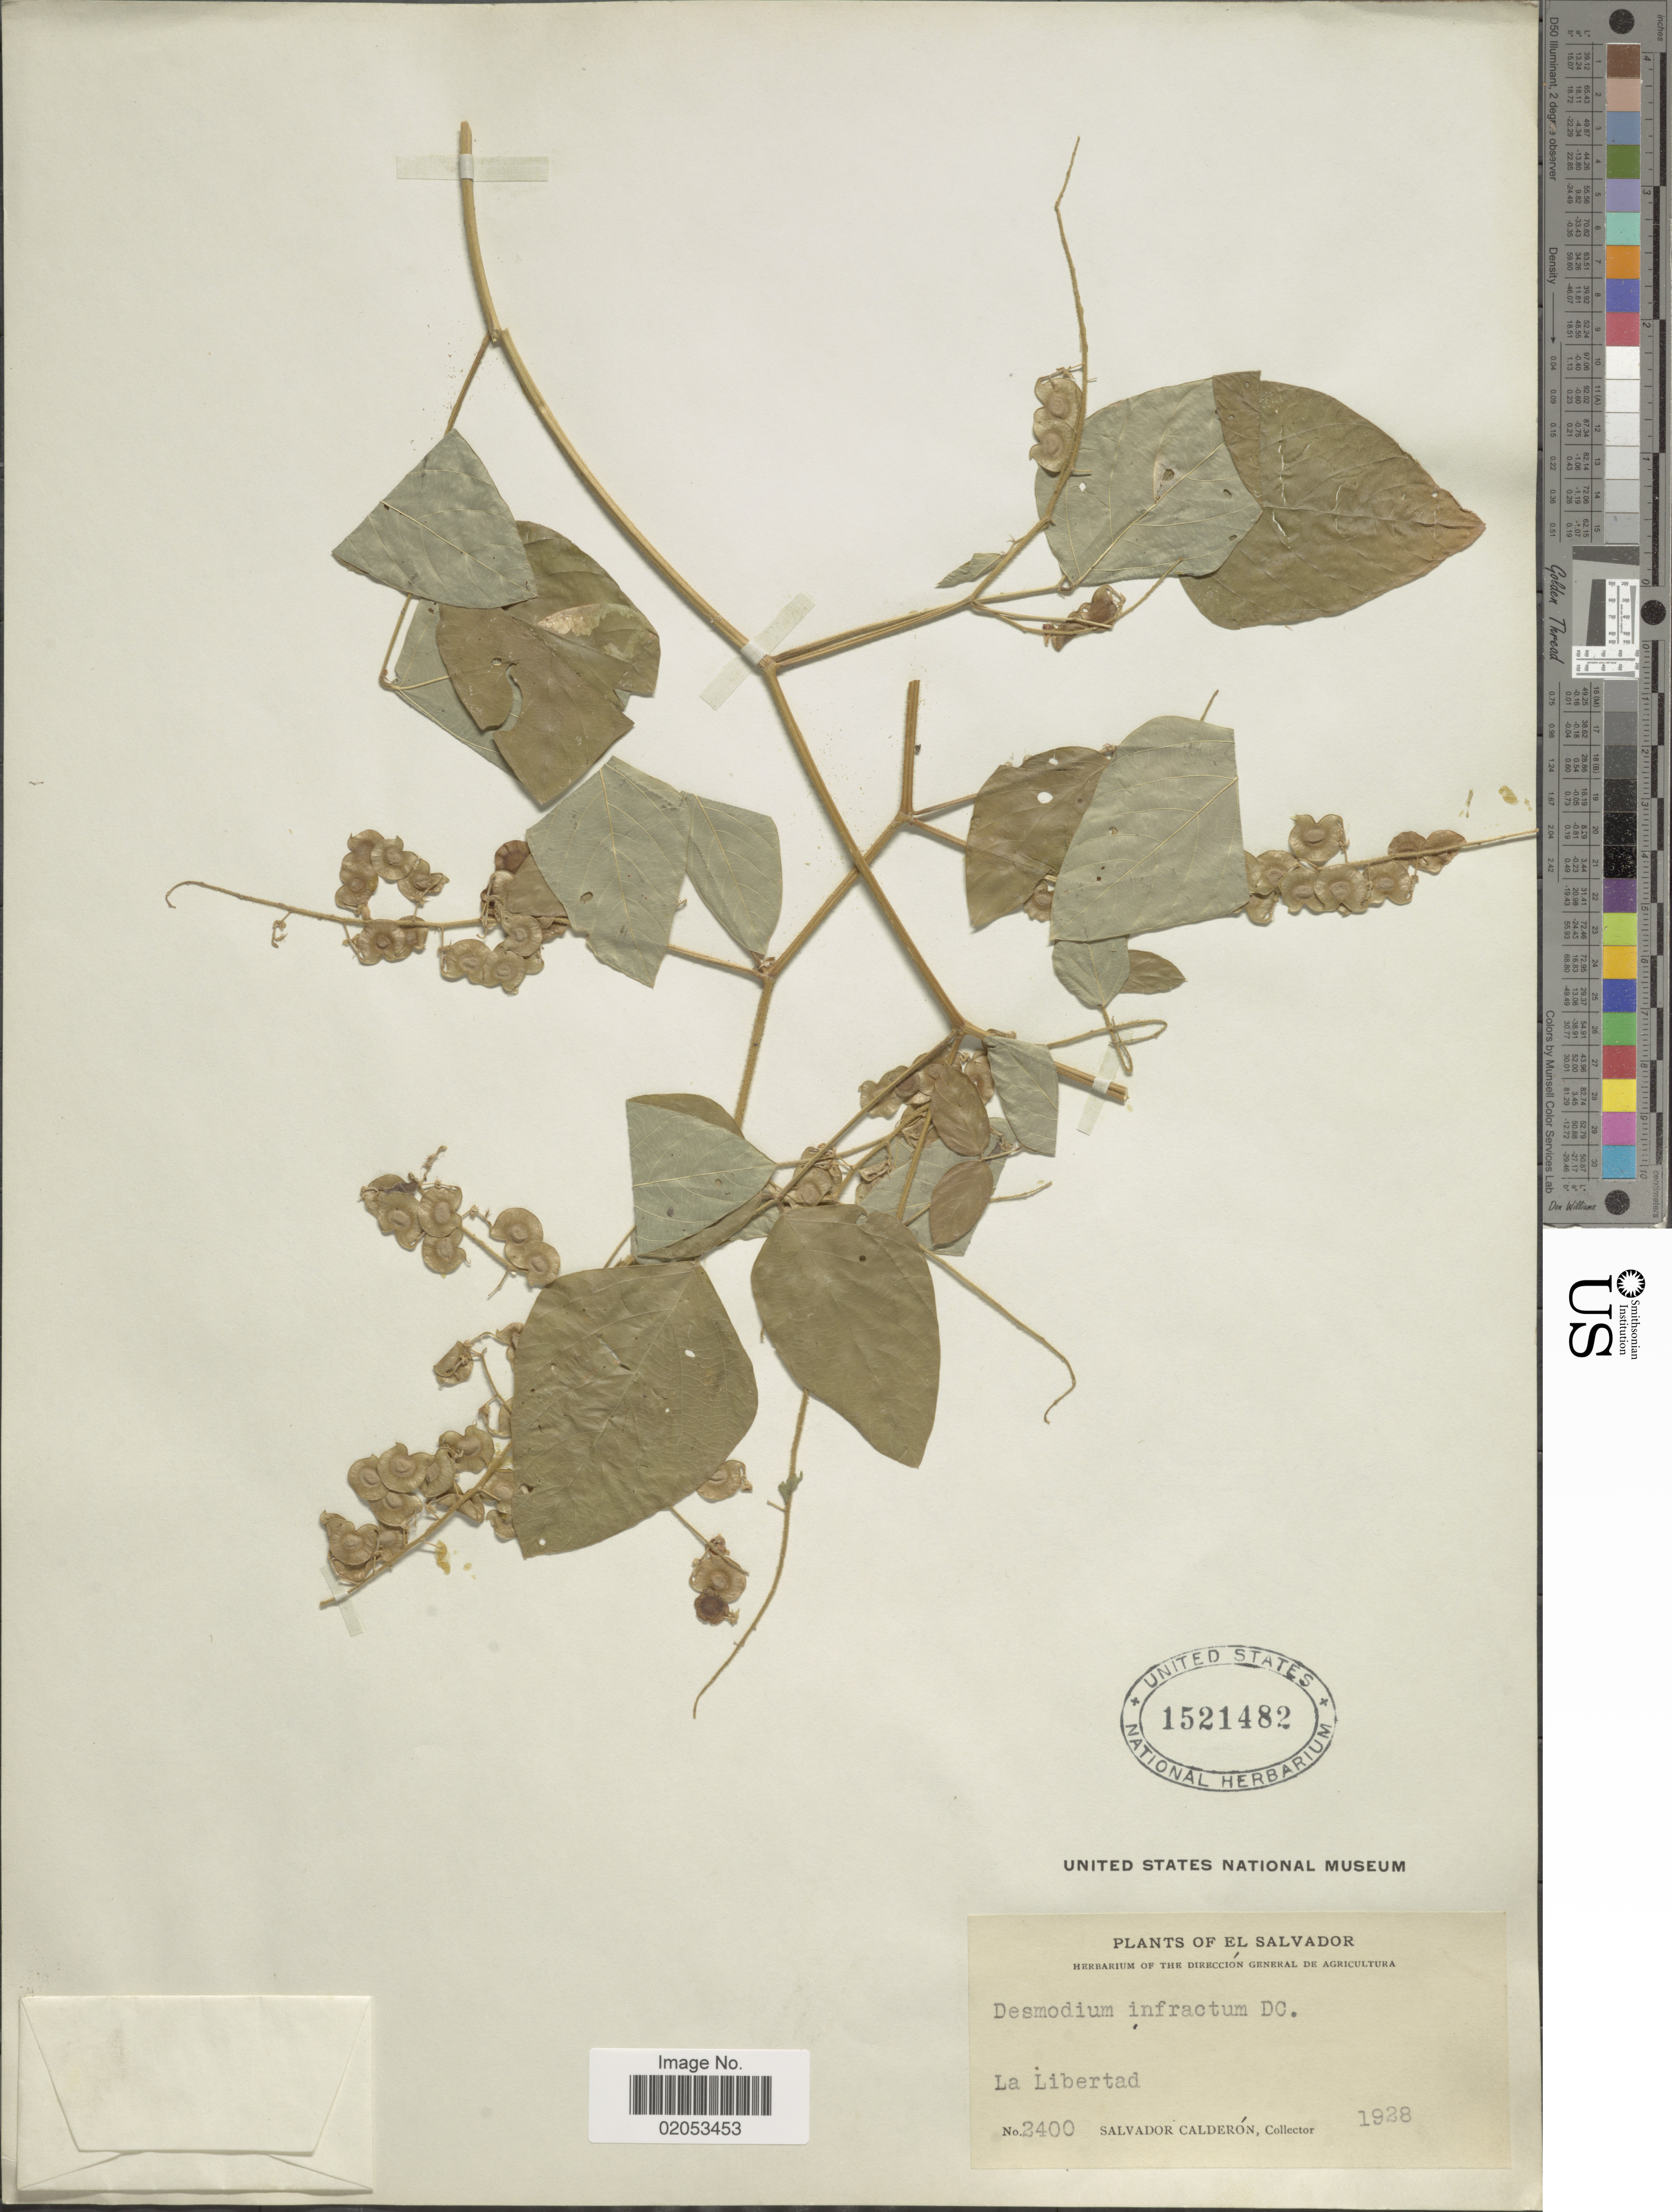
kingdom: Plantae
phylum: Tracheophyta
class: Magnoliopsida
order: Fabales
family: Fabaceae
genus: Desmodium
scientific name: Desmodium infractum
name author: DC.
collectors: S. Calderón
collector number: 2400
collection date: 1928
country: El Salvador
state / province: La Libertad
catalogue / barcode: US 1521482